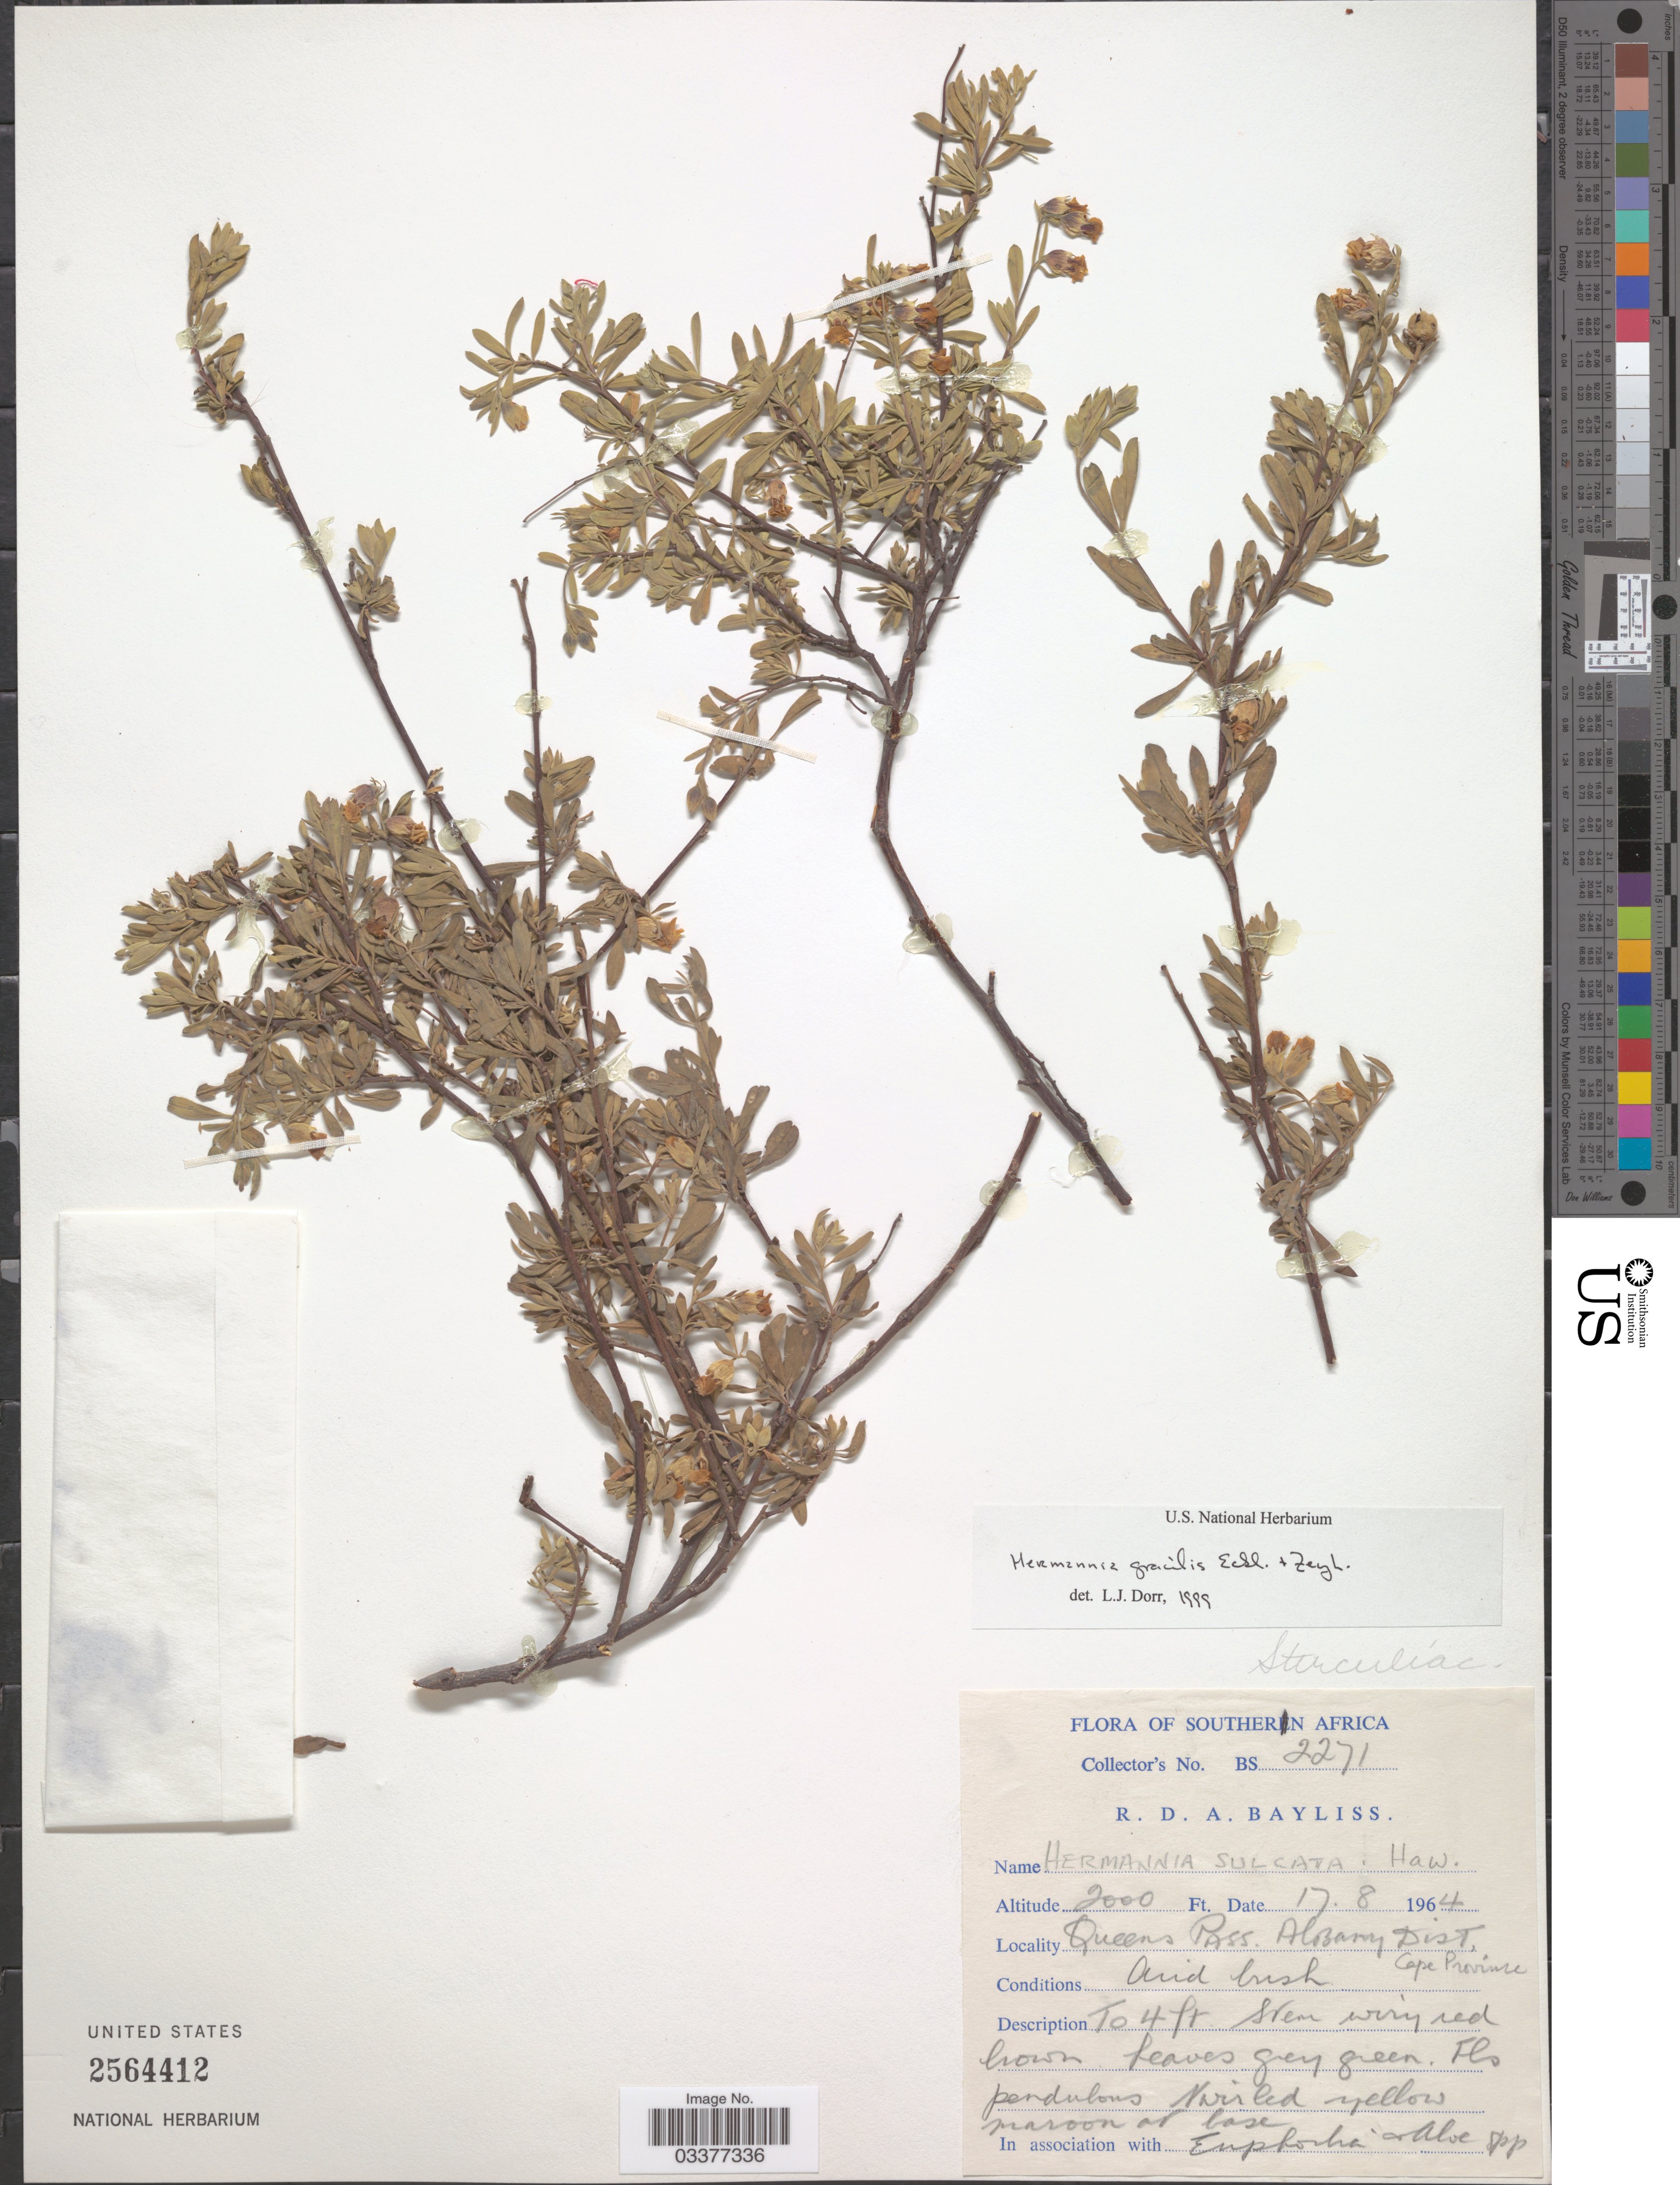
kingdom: Plantae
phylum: Tracheophyta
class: Magnoliopsida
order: Malvales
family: Malvaceae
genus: Hermannia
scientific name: Hermannia gracilis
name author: Eckl. & Zeyh.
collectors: R. Bayliss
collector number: BS2271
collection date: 1964-08-17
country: South Africa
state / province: Eastern Cape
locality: Southern Africa. Queens Pass. Albany Dist.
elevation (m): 610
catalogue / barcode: US 2564412